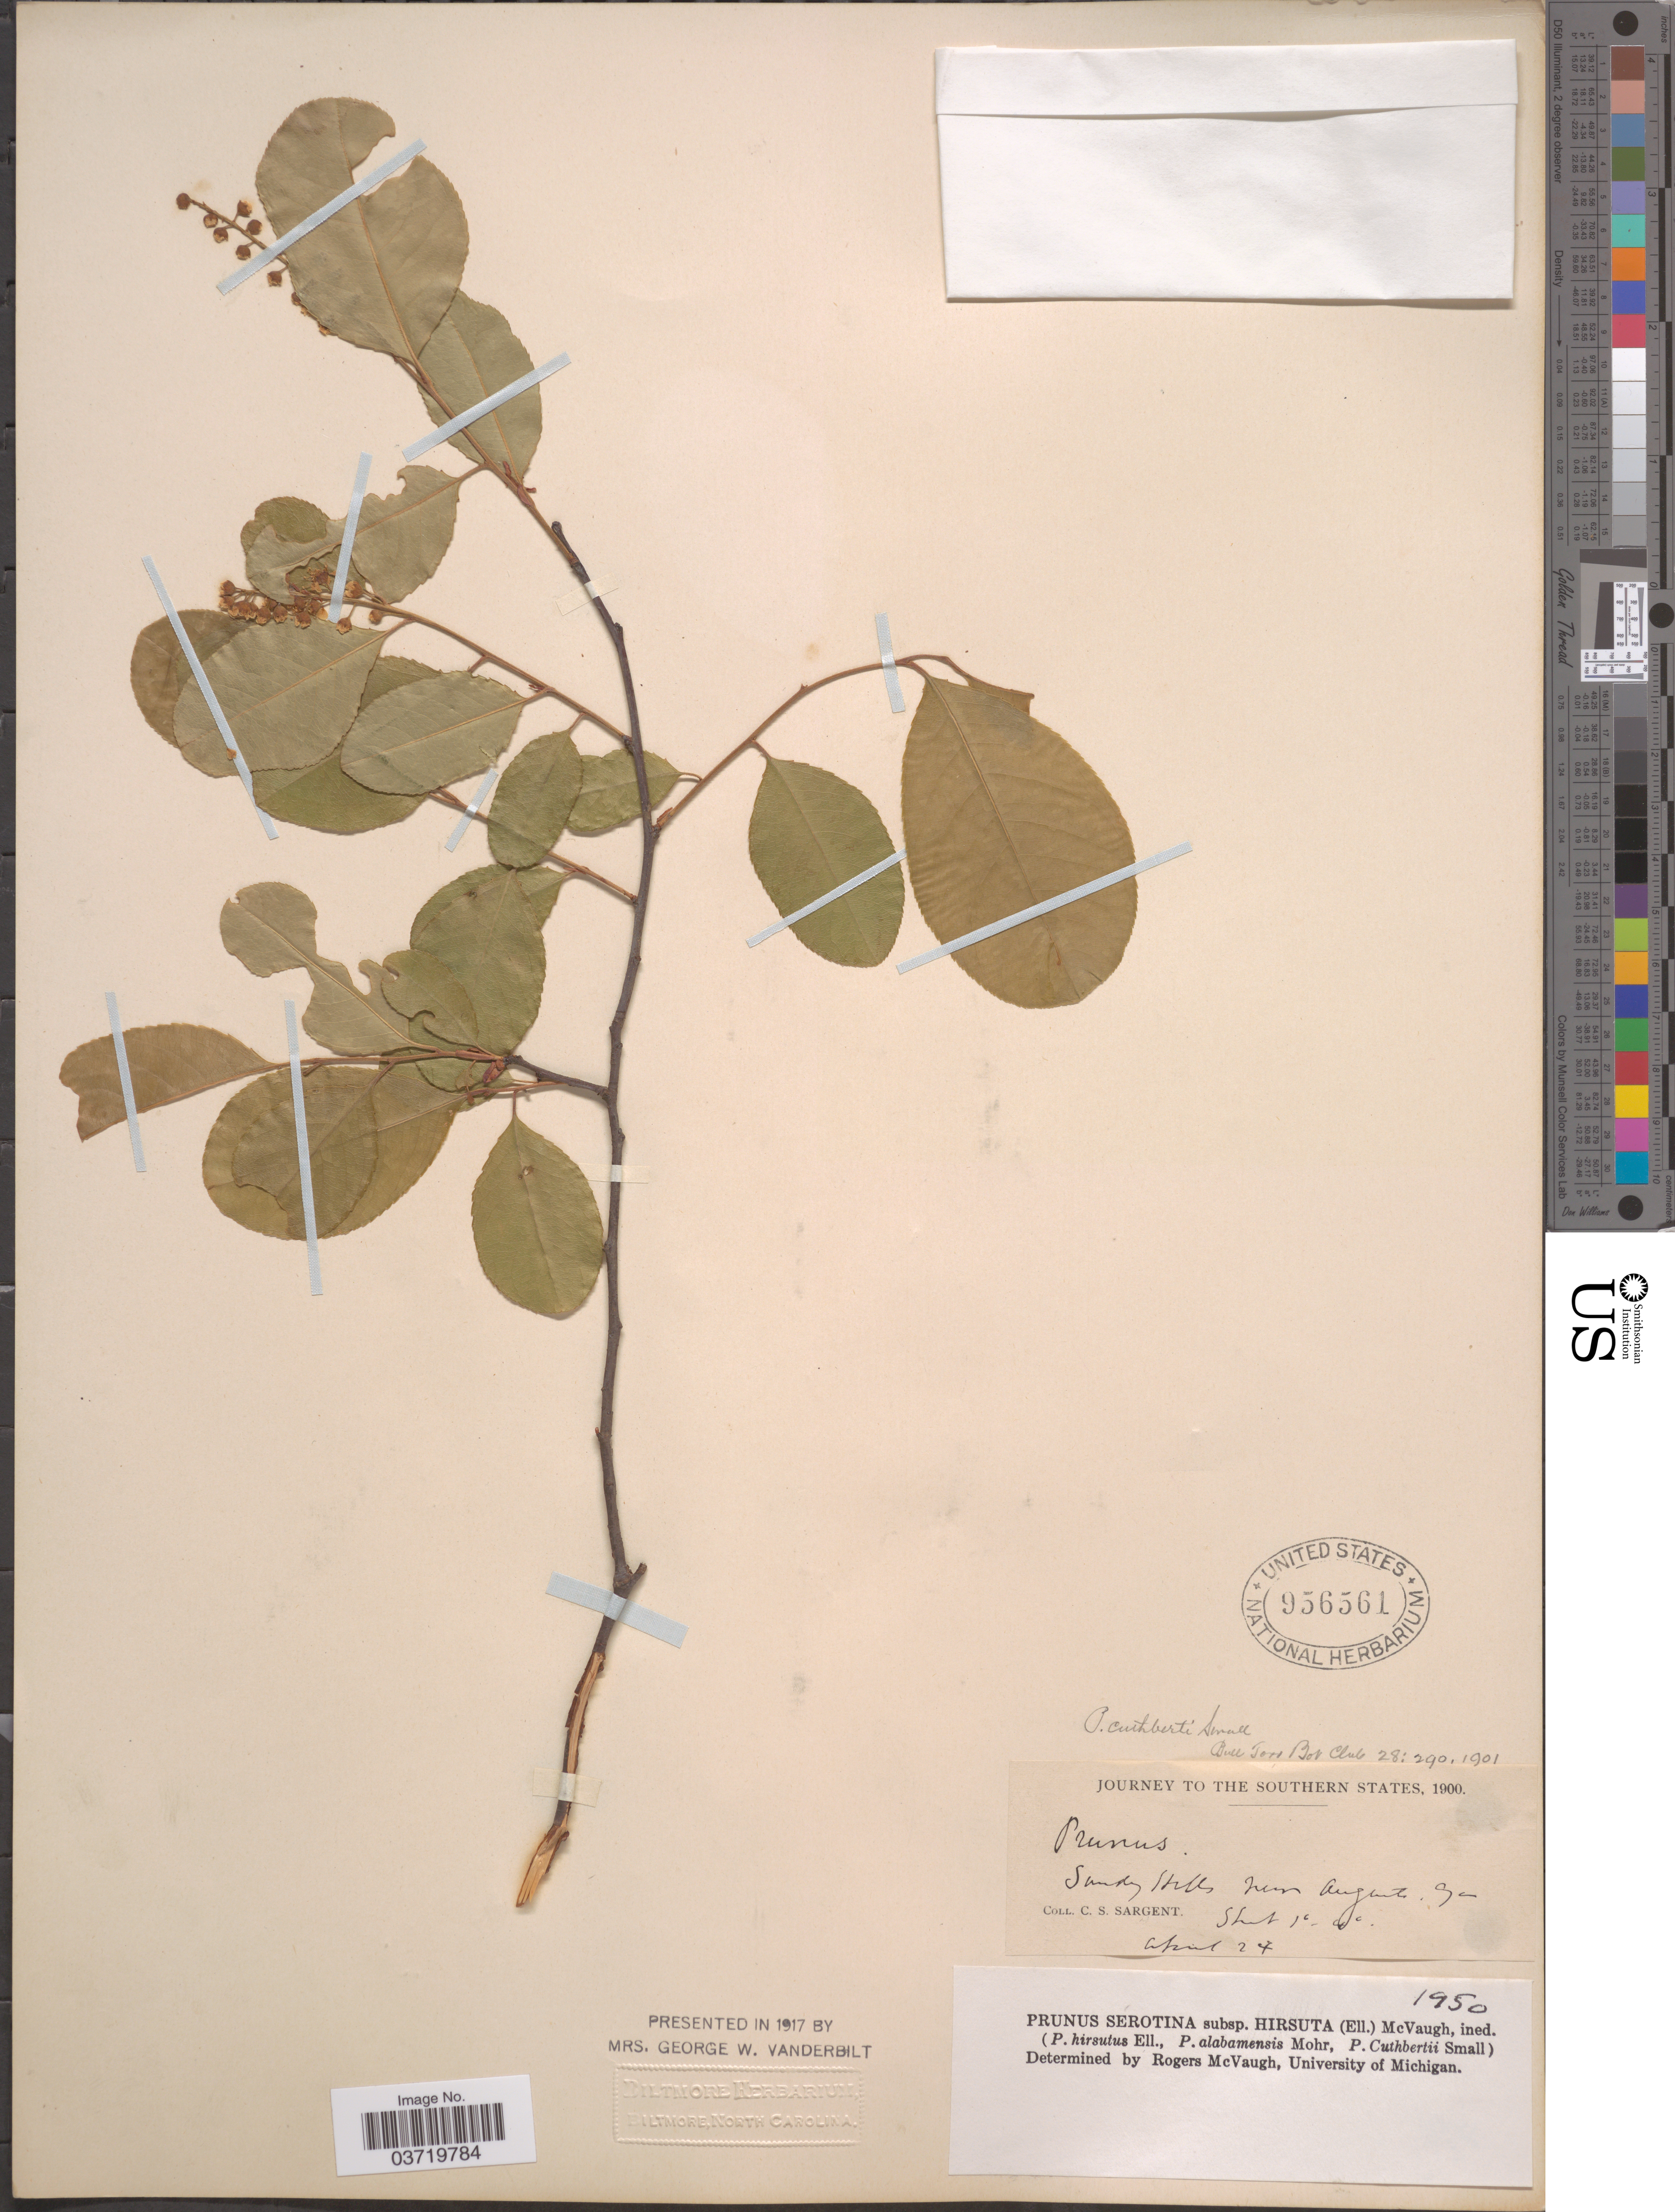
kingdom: Plantae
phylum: Tracheophyta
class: Magnoliopsida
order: Rosales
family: Rosaceae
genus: Prunus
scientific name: Prunus serotina var. serotina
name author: Ehrh.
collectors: C. S. Sargent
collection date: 1900-04-24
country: United States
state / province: Georgia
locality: The Southern States. Sandy Hills near Augusta.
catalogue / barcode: US 956561